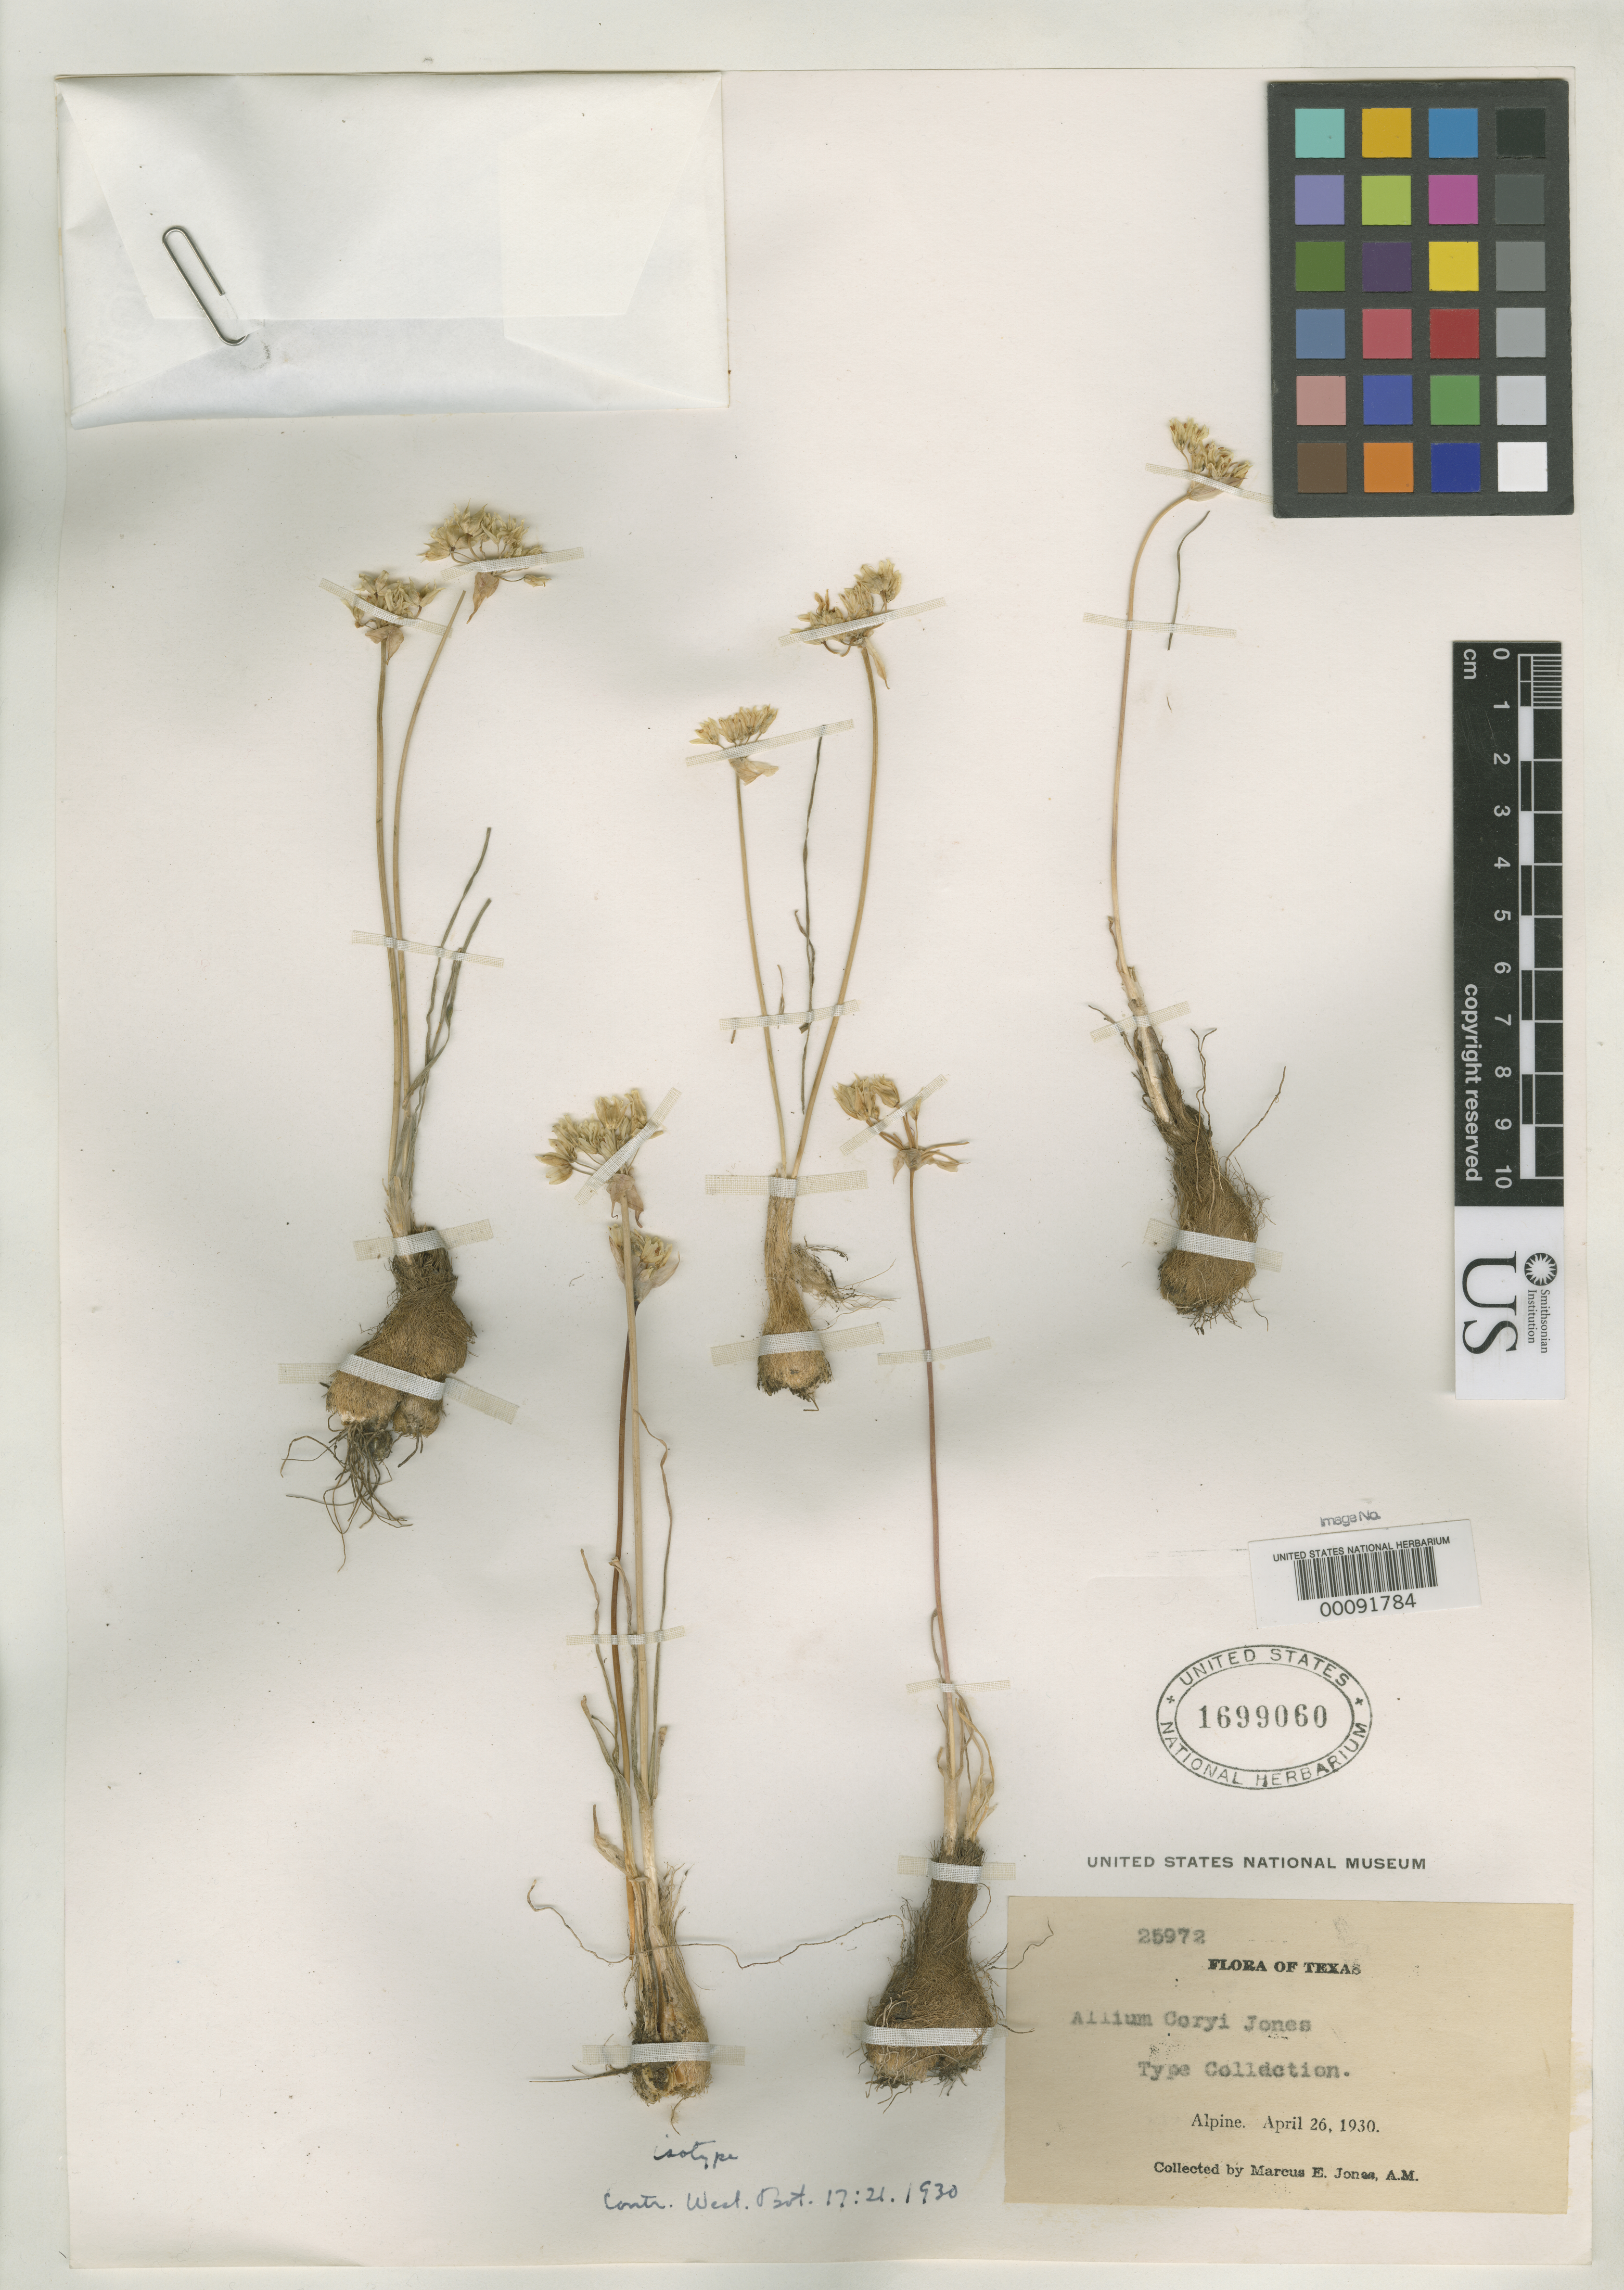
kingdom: Plantae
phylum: Tracheophyta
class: Liliopsida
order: Asparagales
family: Amaryllidaceae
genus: Allium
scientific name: Allium coryi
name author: M.E. Jones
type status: Isotype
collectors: M. E. Jones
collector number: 25972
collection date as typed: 21 Apr 1930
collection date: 1930-04-21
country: United States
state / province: Texas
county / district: Brewster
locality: Alpine.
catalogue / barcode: US 1699060